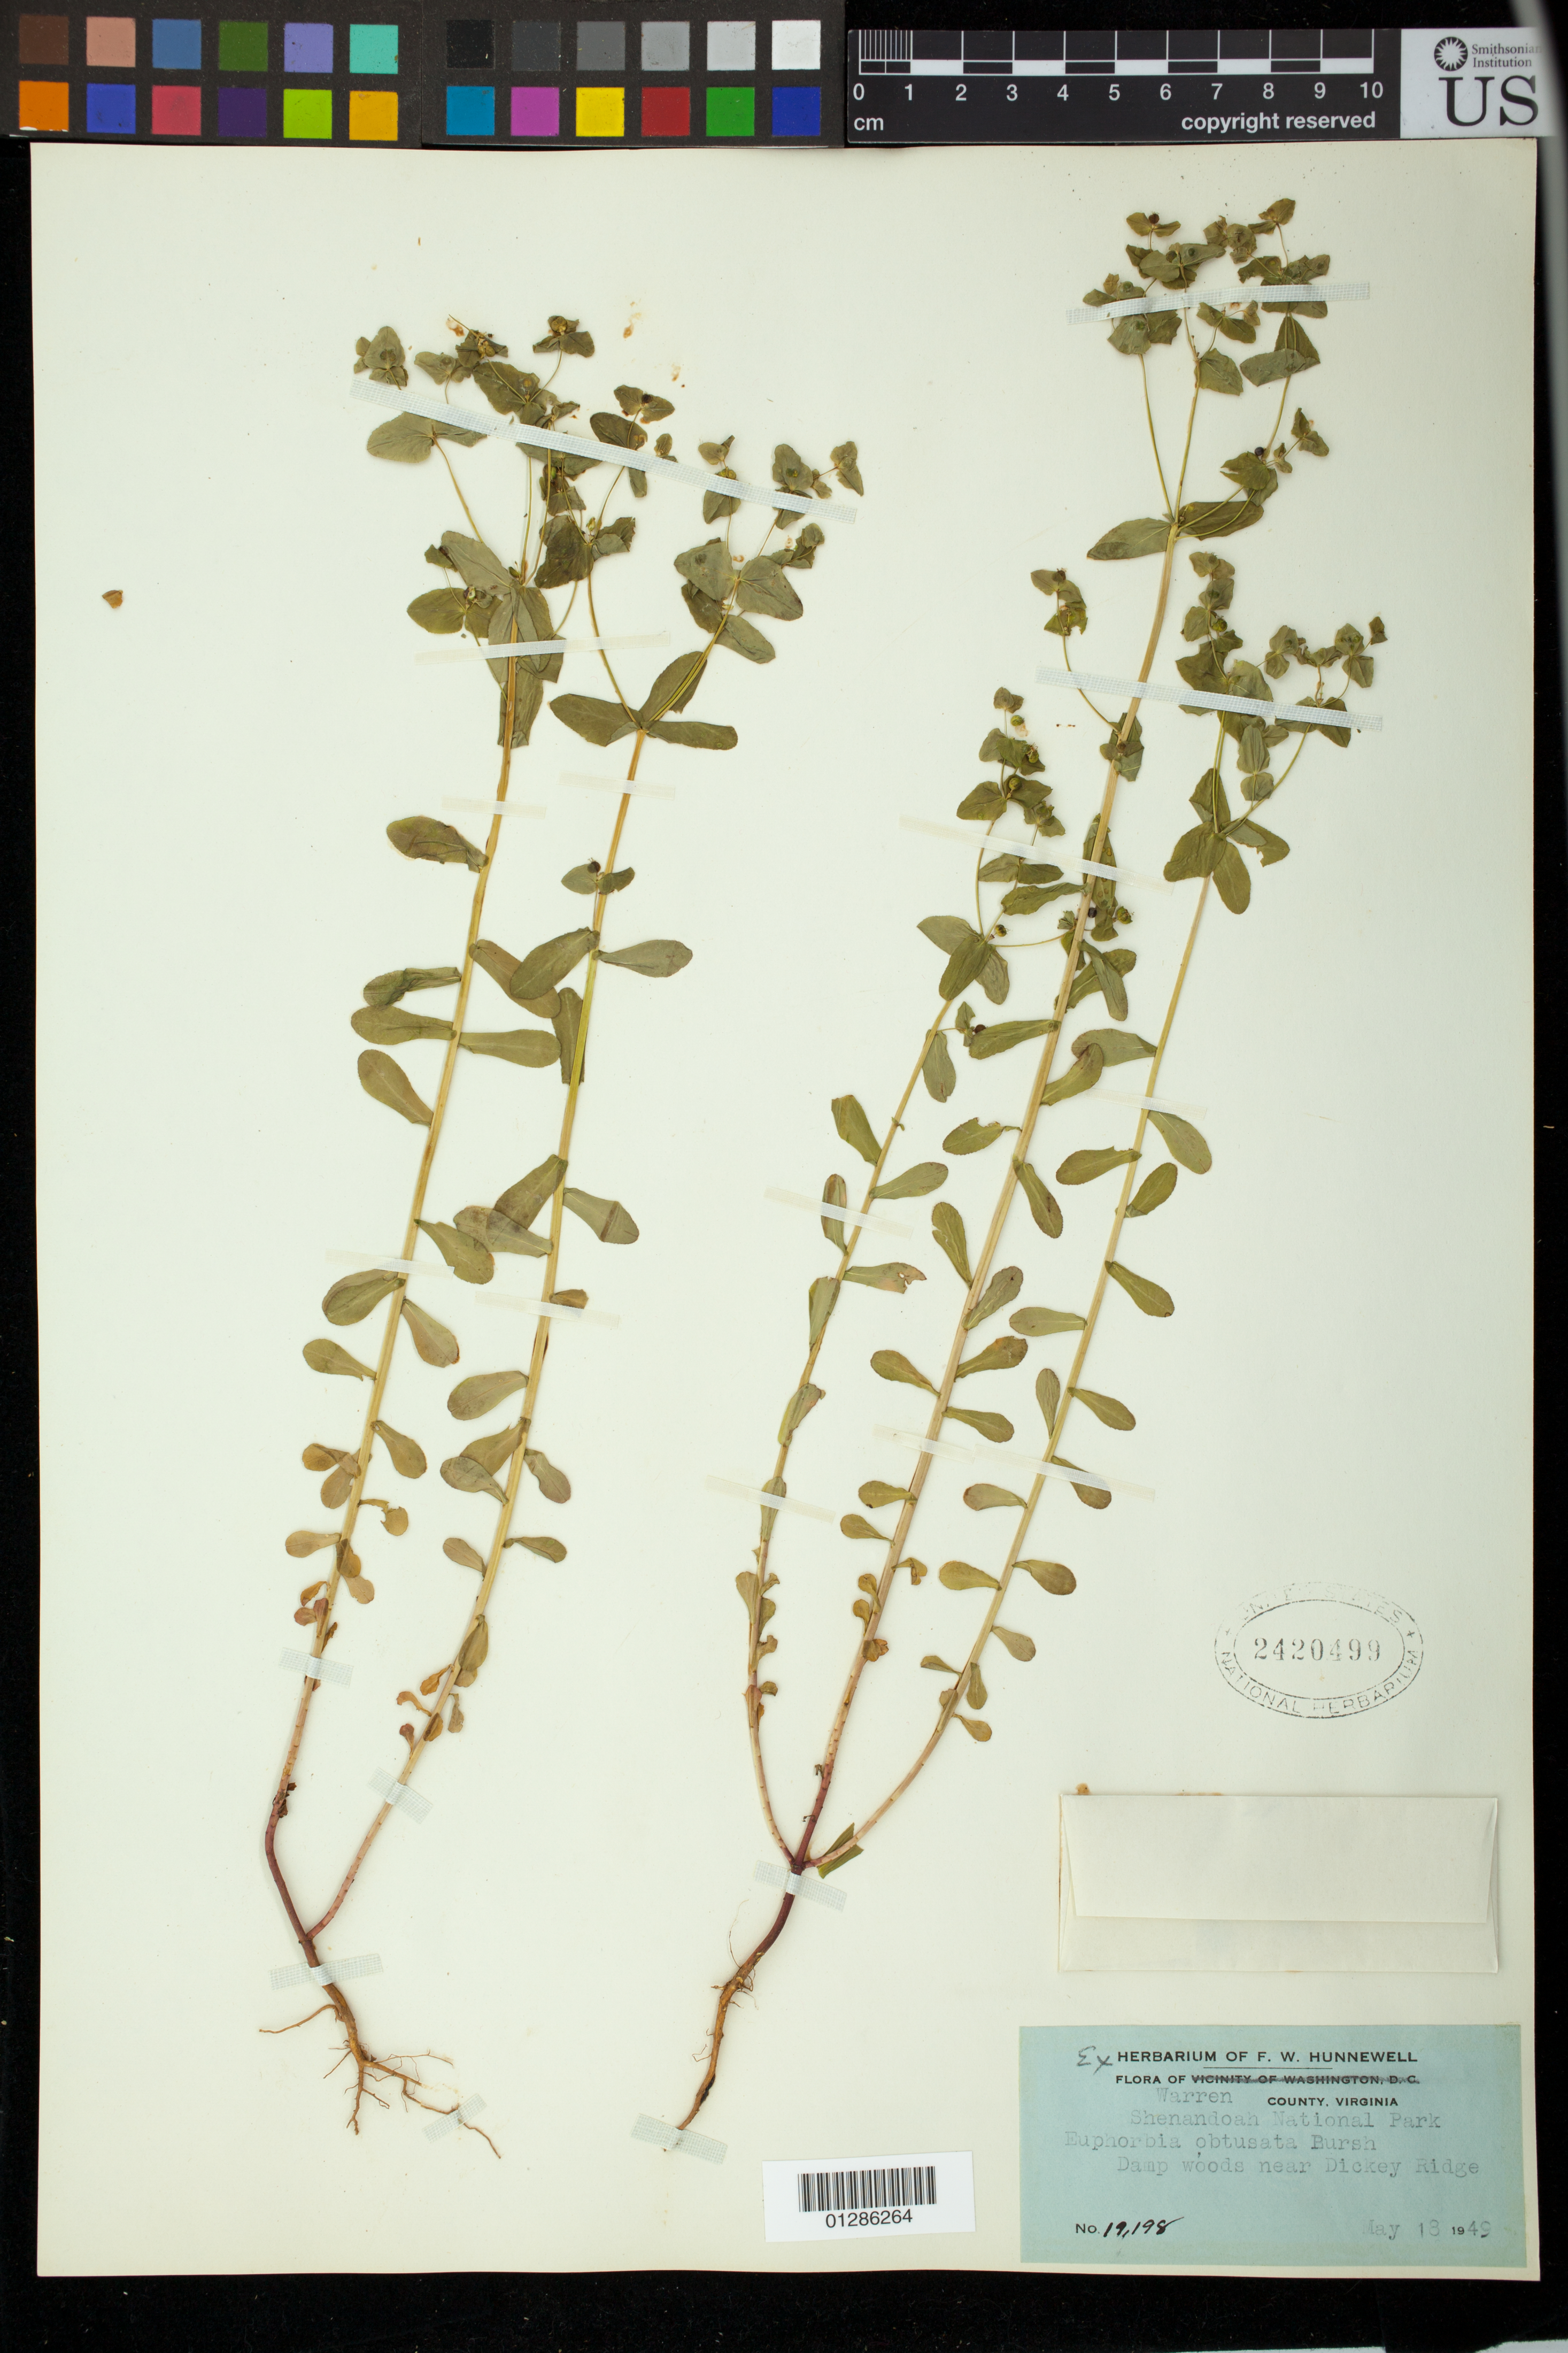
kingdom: Plantae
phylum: Tracheophyta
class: Magnoliopsida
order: Malpighiales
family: Euphorbiaceae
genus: Euphorbia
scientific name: Euphorbia spathulata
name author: Lam.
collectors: F. Hunnewell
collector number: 19198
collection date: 1949-05-18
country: United States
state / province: Virginia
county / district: Warren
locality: Shenandoah National Park, near Dickey Ridge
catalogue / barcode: US 2420499